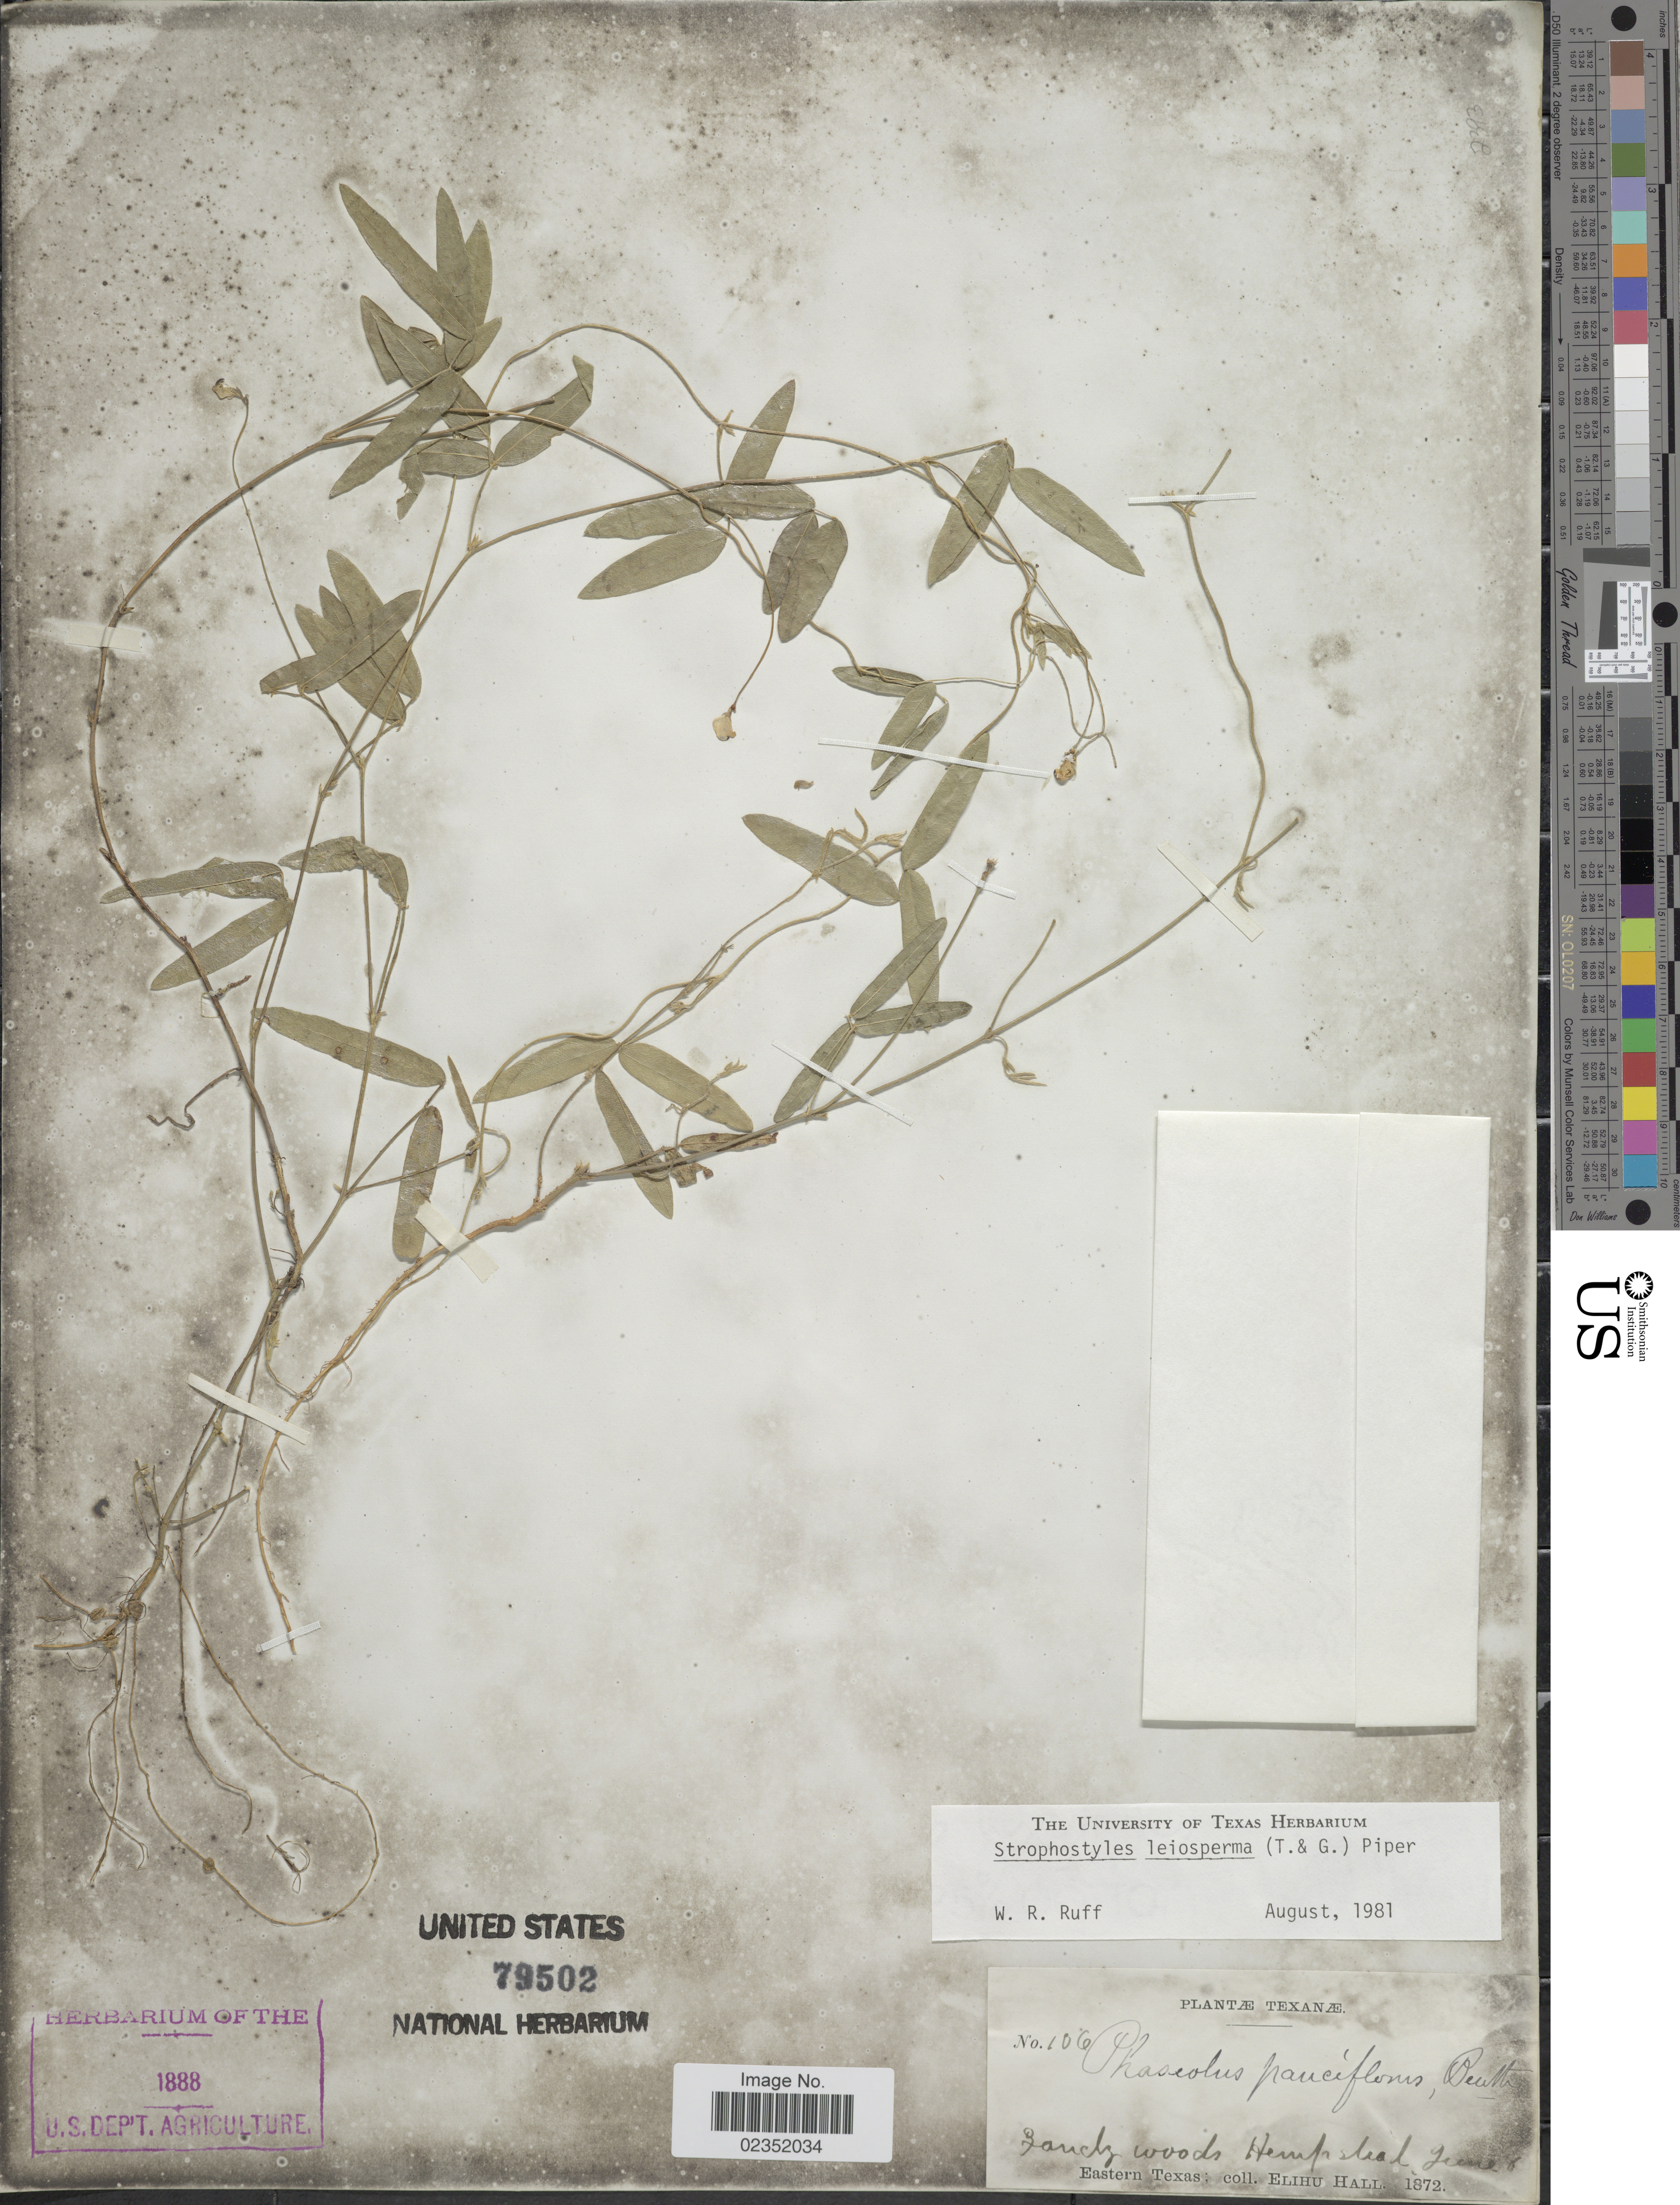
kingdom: Plantae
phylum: Tracheophyta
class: Magnoliopsida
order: Fabales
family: Fabaceae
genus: Strophostyles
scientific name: Strophostyles leiosperma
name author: (Torr. & A. Gray) Piper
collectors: E. Hall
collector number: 106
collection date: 1872-06-08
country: United States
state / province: Texas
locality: Eastern Texas, sandy woods, Hempstead.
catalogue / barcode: US 79502